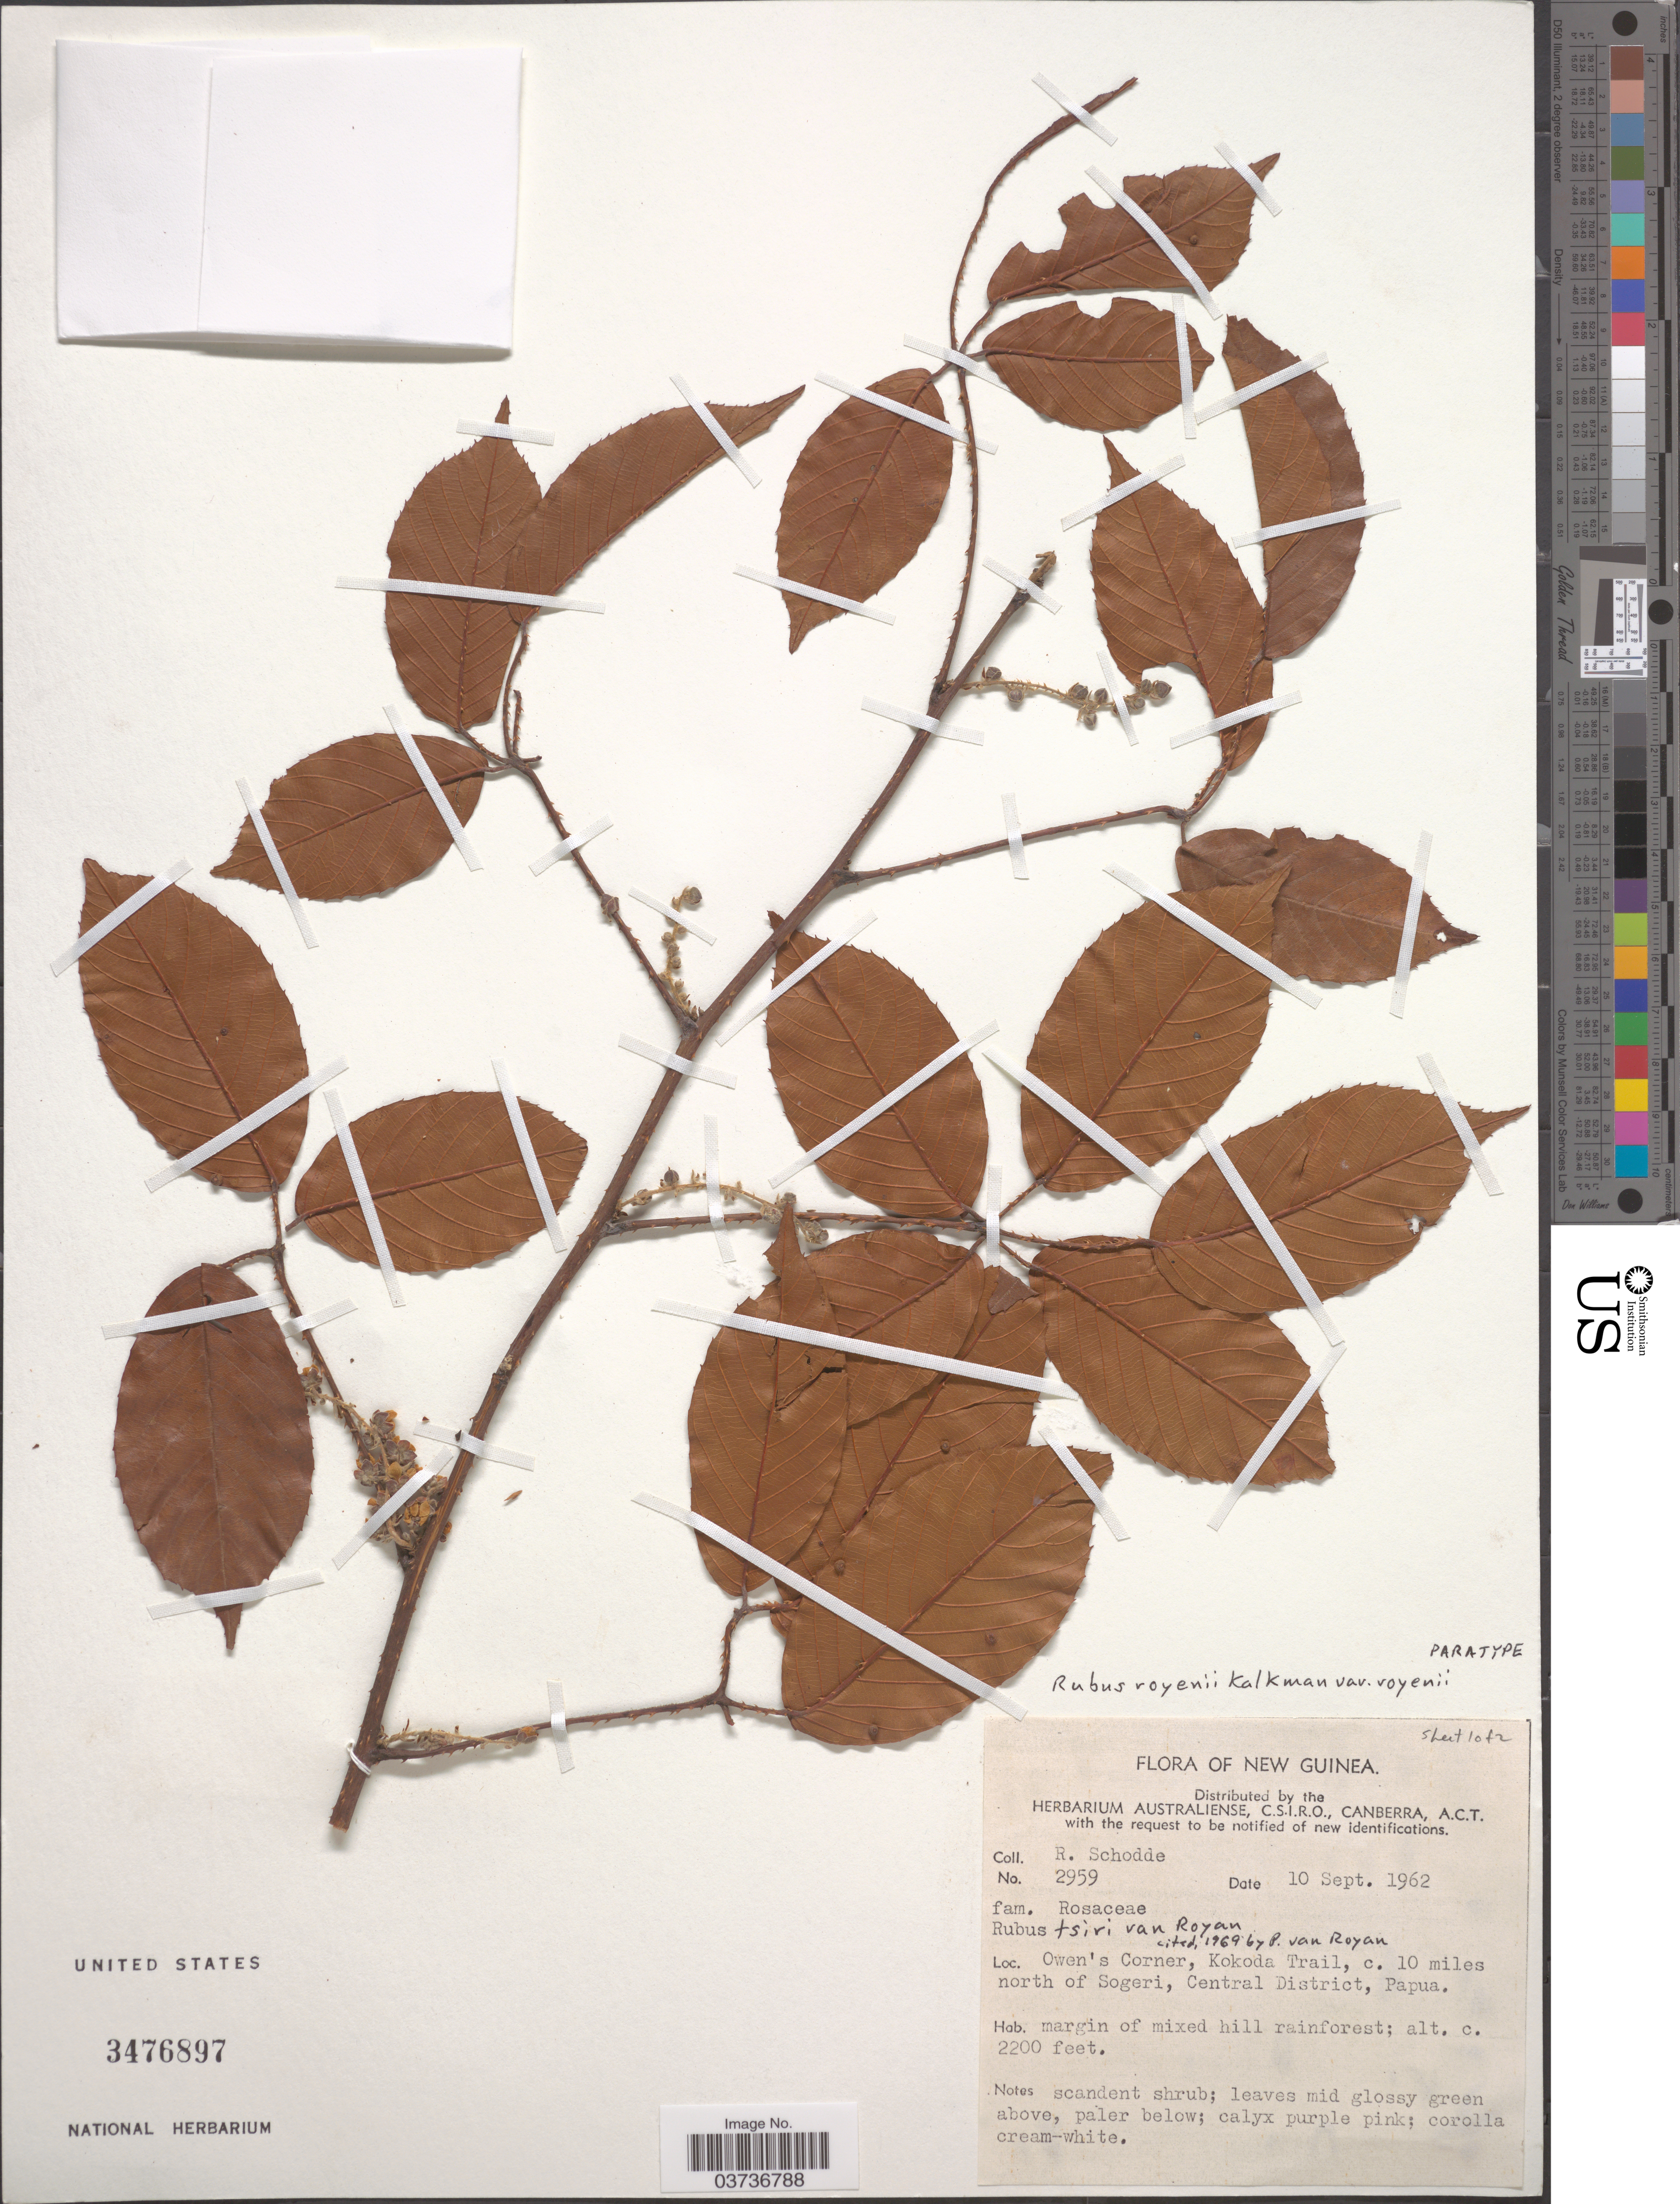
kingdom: Plantae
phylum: Tracheophyta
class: Magnoliopsida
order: Rosales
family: Rosaceae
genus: Rubus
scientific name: Rubus royenii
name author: Kalkman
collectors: R. Schodde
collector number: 2959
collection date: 1962-09-10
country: Papua New Guinea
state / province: Central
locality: New Guinea. Owen's Corner, Kokoda Trail, c. 10 miles north of Sogeri, Central District, Papua.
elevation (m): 671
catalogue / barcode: US 3476897